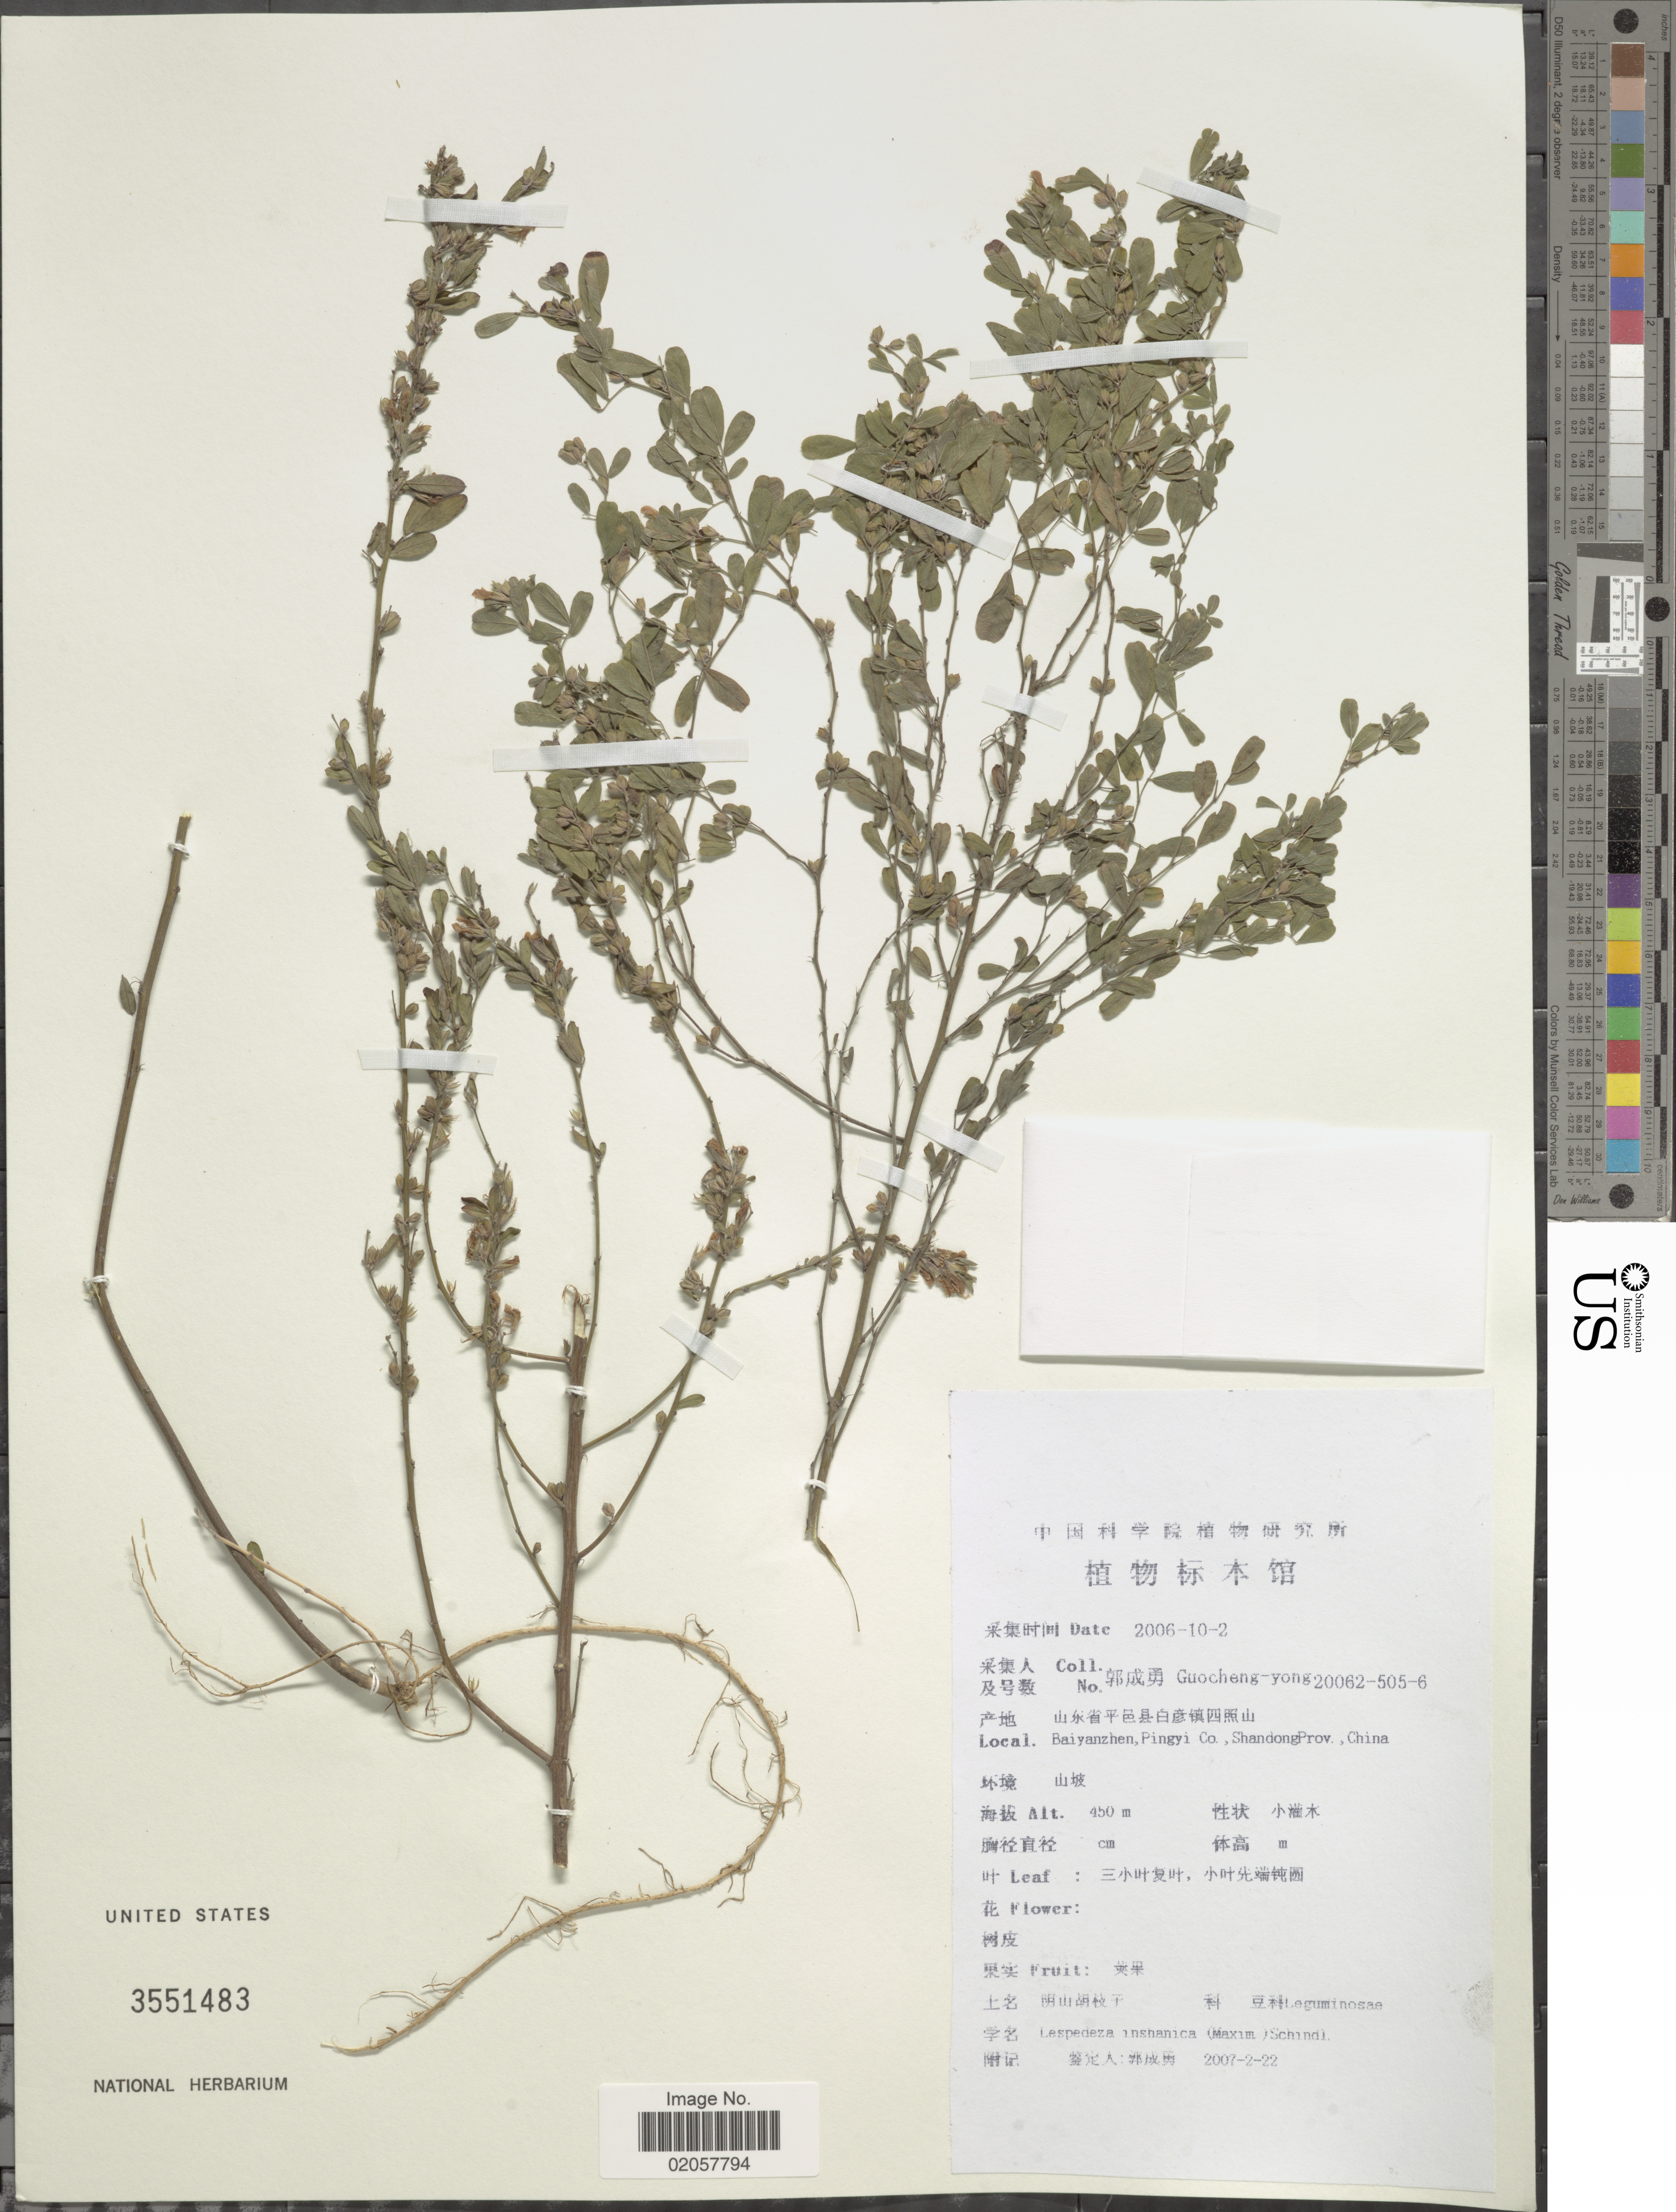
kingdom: Plantae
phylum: Tracheophyta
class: Magnoliopsida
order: Fabales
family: Fabaceae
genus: Lespedeza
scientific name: Lespedeza inschanica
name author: (Maxim.) Schindl.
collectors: Guo cheng-yong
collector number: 20062-505-6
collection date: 2006-10-12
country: China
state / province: Shandong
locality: Baiyazhen, Pingyi Co.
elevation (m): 450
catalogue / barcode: US 3551483